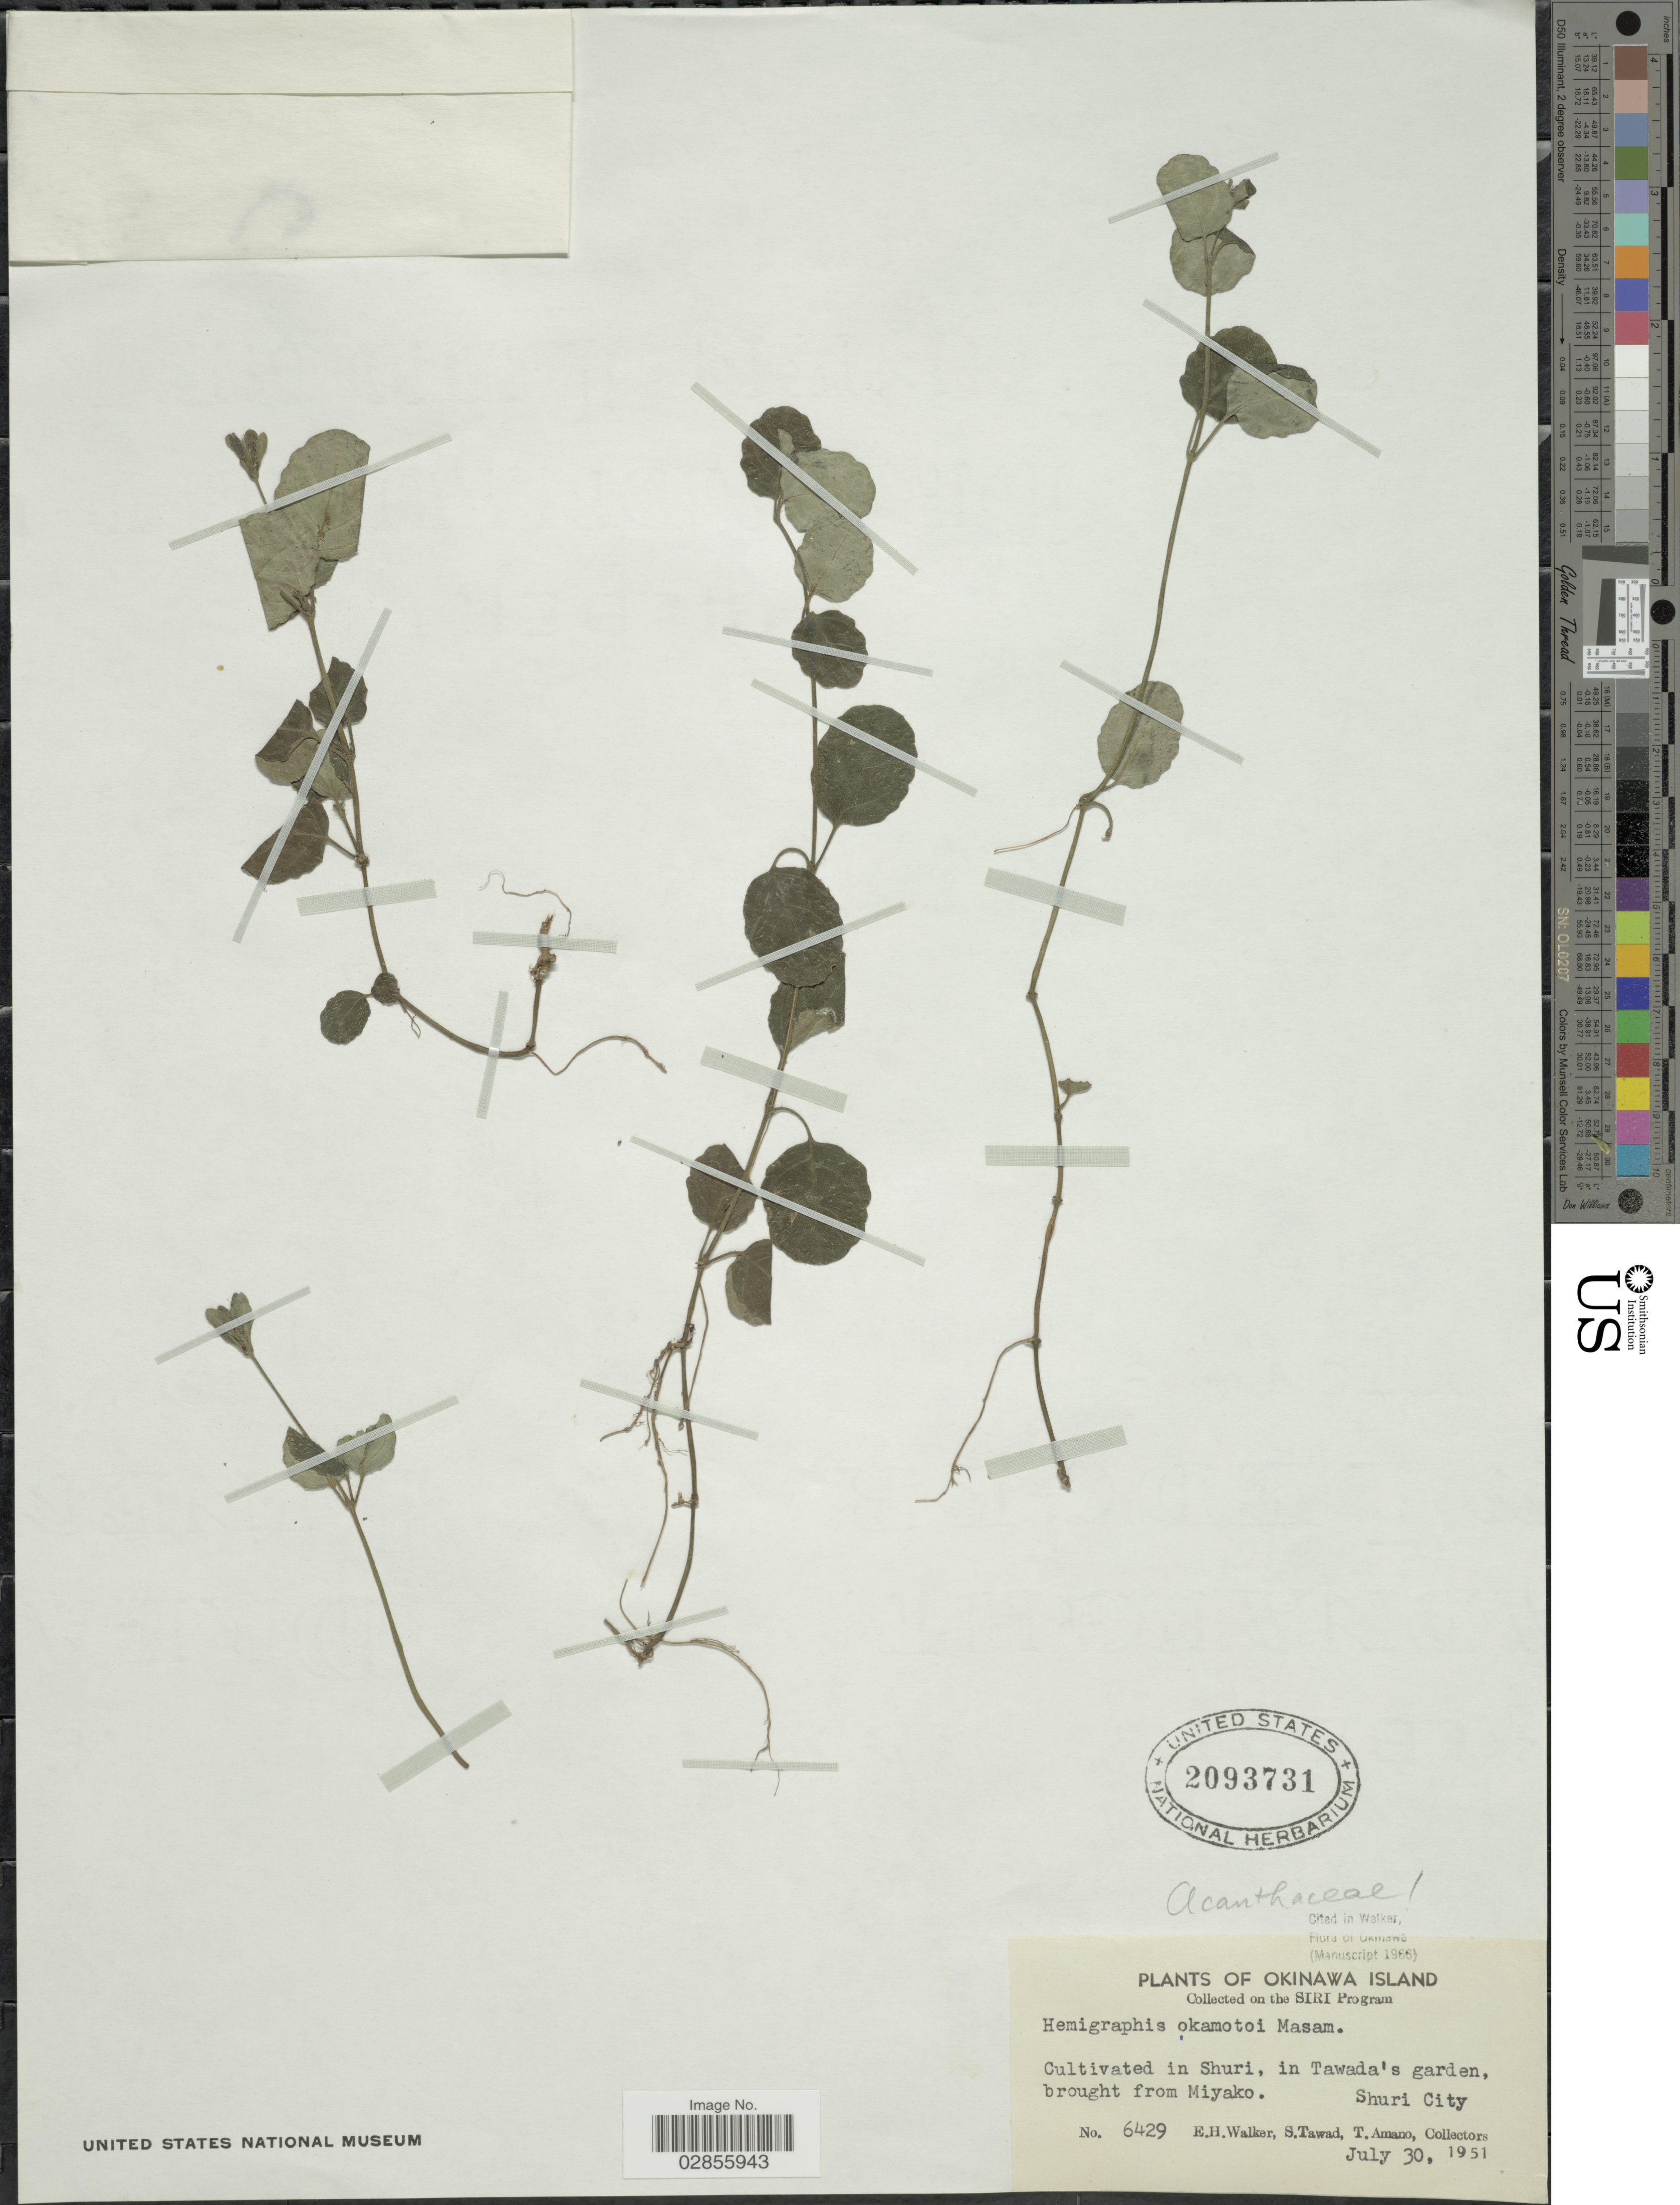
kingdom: Plantae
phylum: Tracheophyta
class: Magnoliopsida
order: Lamiales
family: Acanthaceae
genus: Hemigraphis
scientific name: Hemigraphis okamotoi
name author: Masam.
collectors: E. H. Walker, S. Tawad & T. Amano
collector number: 6429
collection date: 1951-09-30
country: Japan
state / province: Okinawa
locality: In Shuri, in Tawada's garden, brought from Miyako. Shuri City.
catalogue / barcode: US 2093731